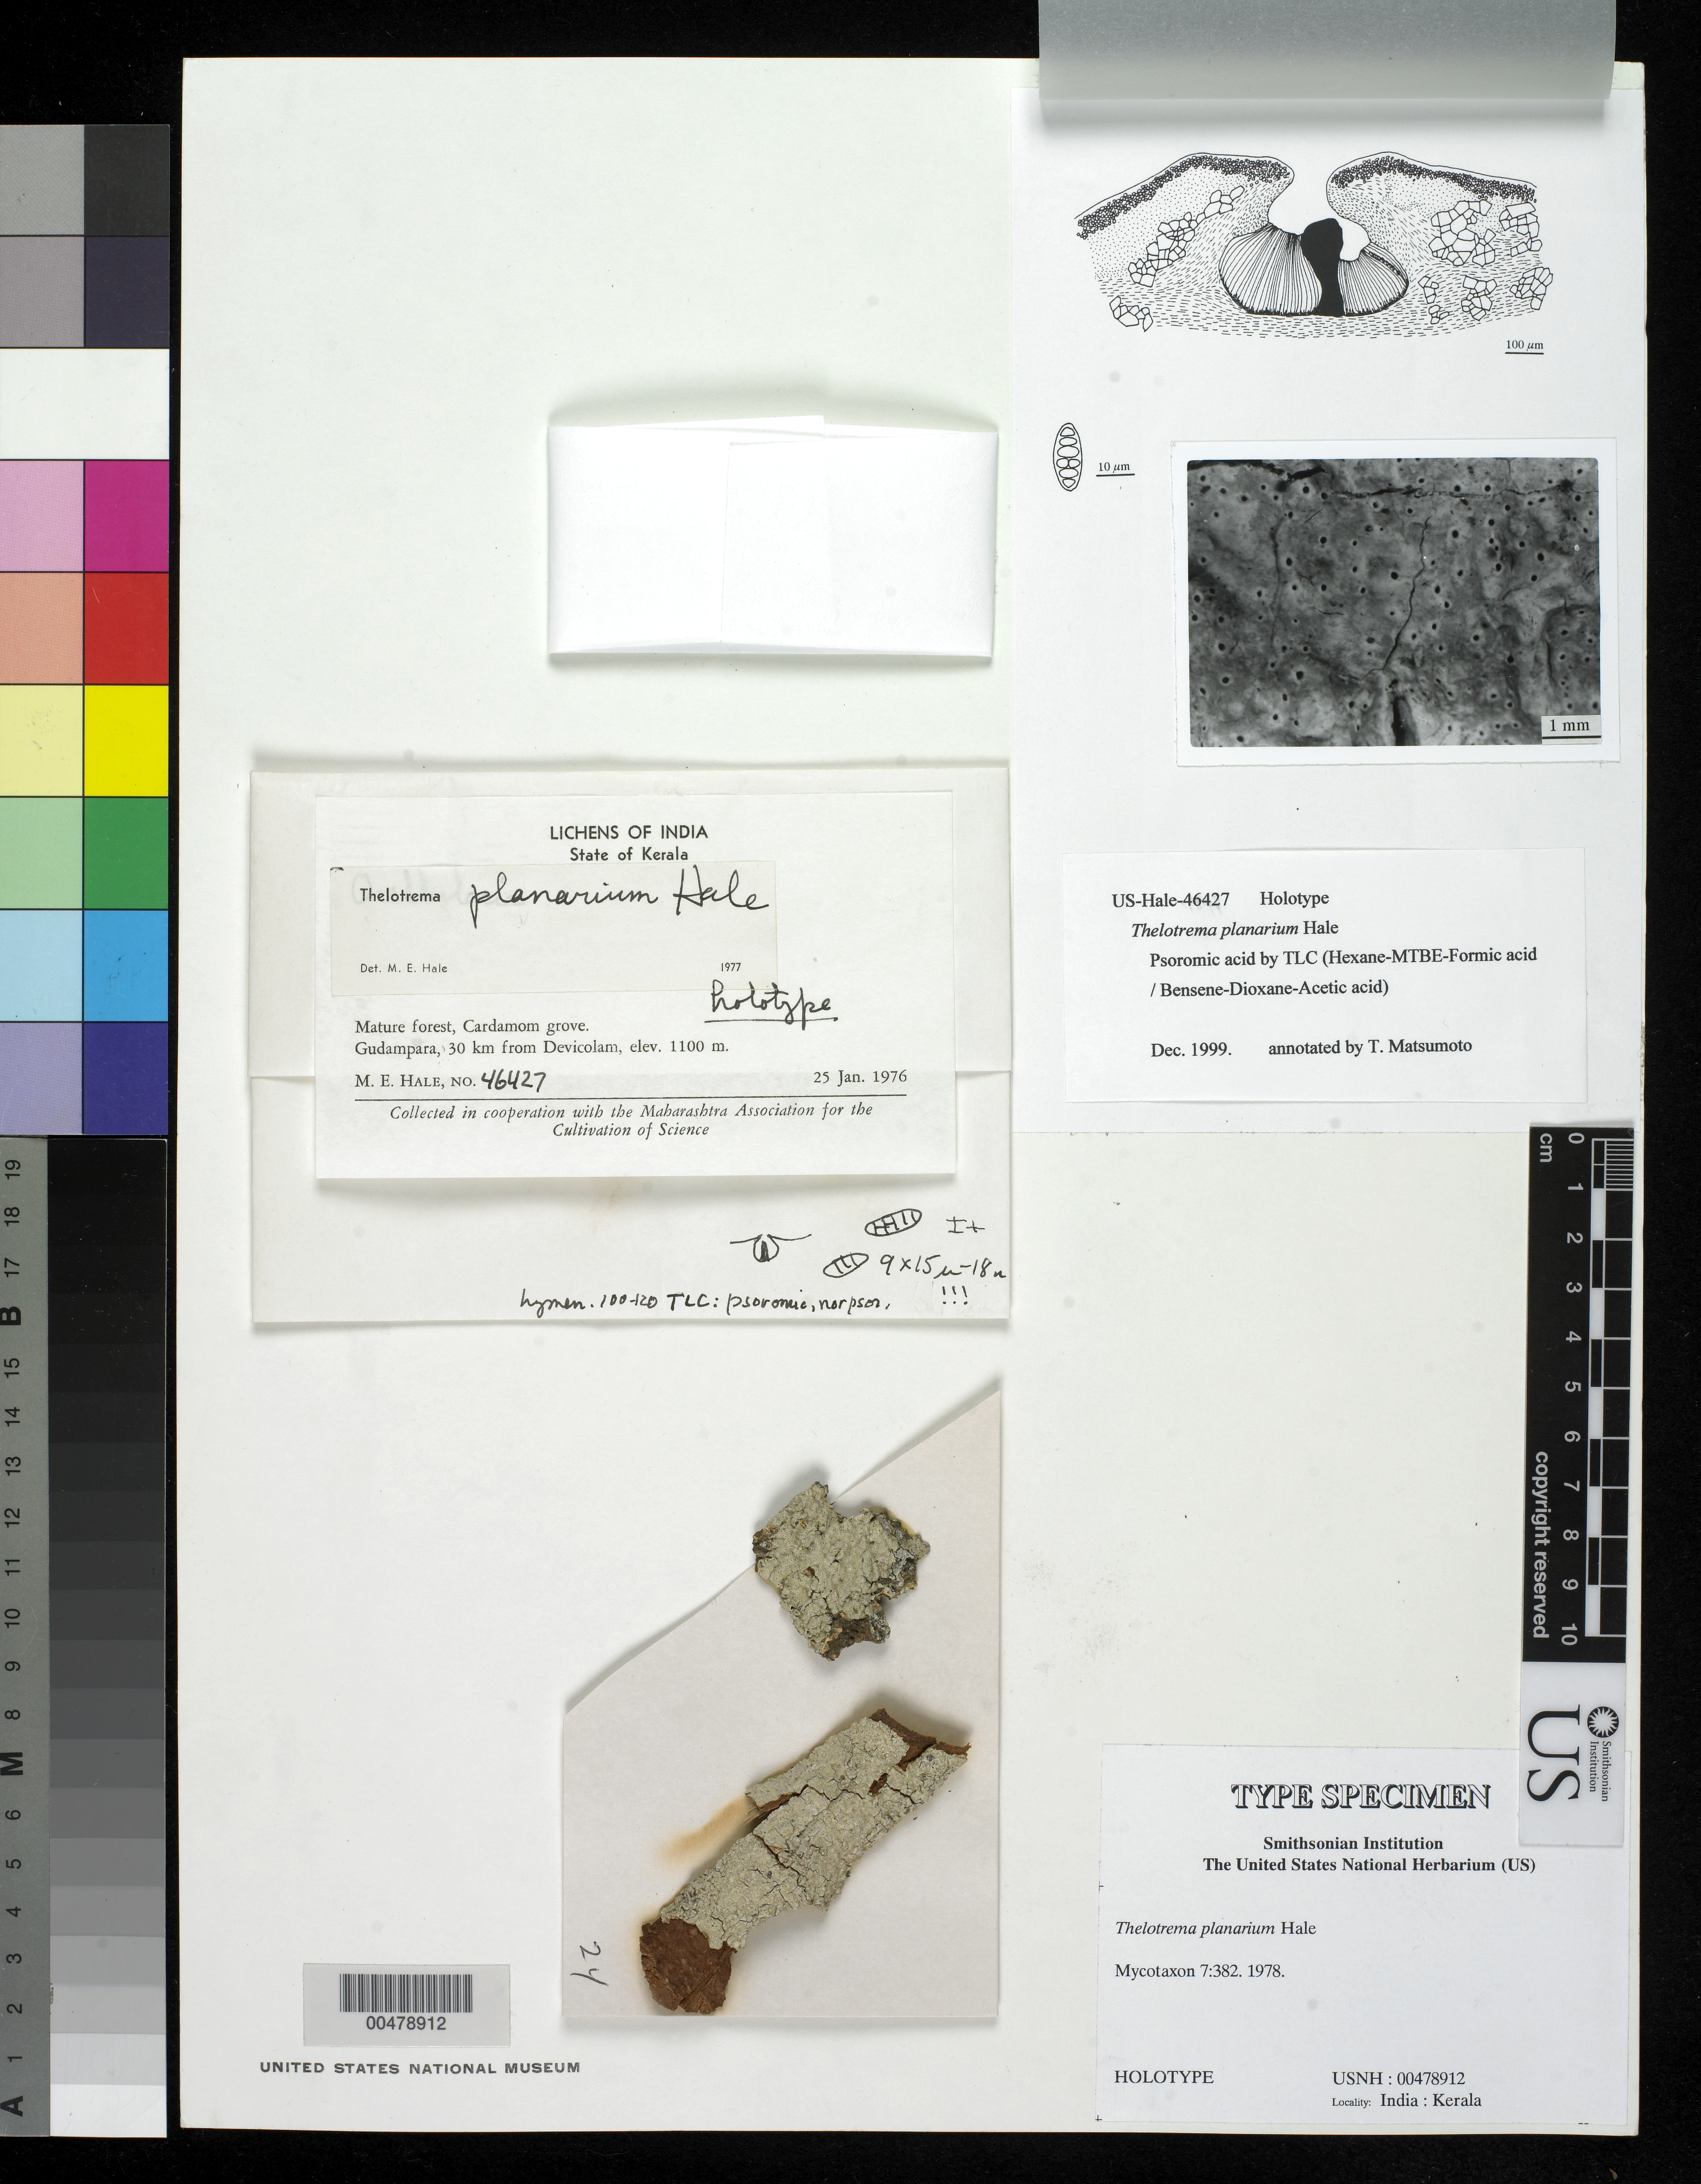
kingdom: Fungi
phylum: Ascomycota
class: Lecanoromycetes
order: Ostropales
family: Graphidaceae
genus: Thelotrema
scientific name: Thelotrema planarium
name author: Hale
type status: Holotype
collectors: M. Hale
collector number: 46427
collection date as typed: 25 Jan 1976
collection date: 1976-01-25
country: India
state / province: Kerala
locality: Cardamom grove. Gudampara, 30 km from Devicolam.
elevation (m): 1100